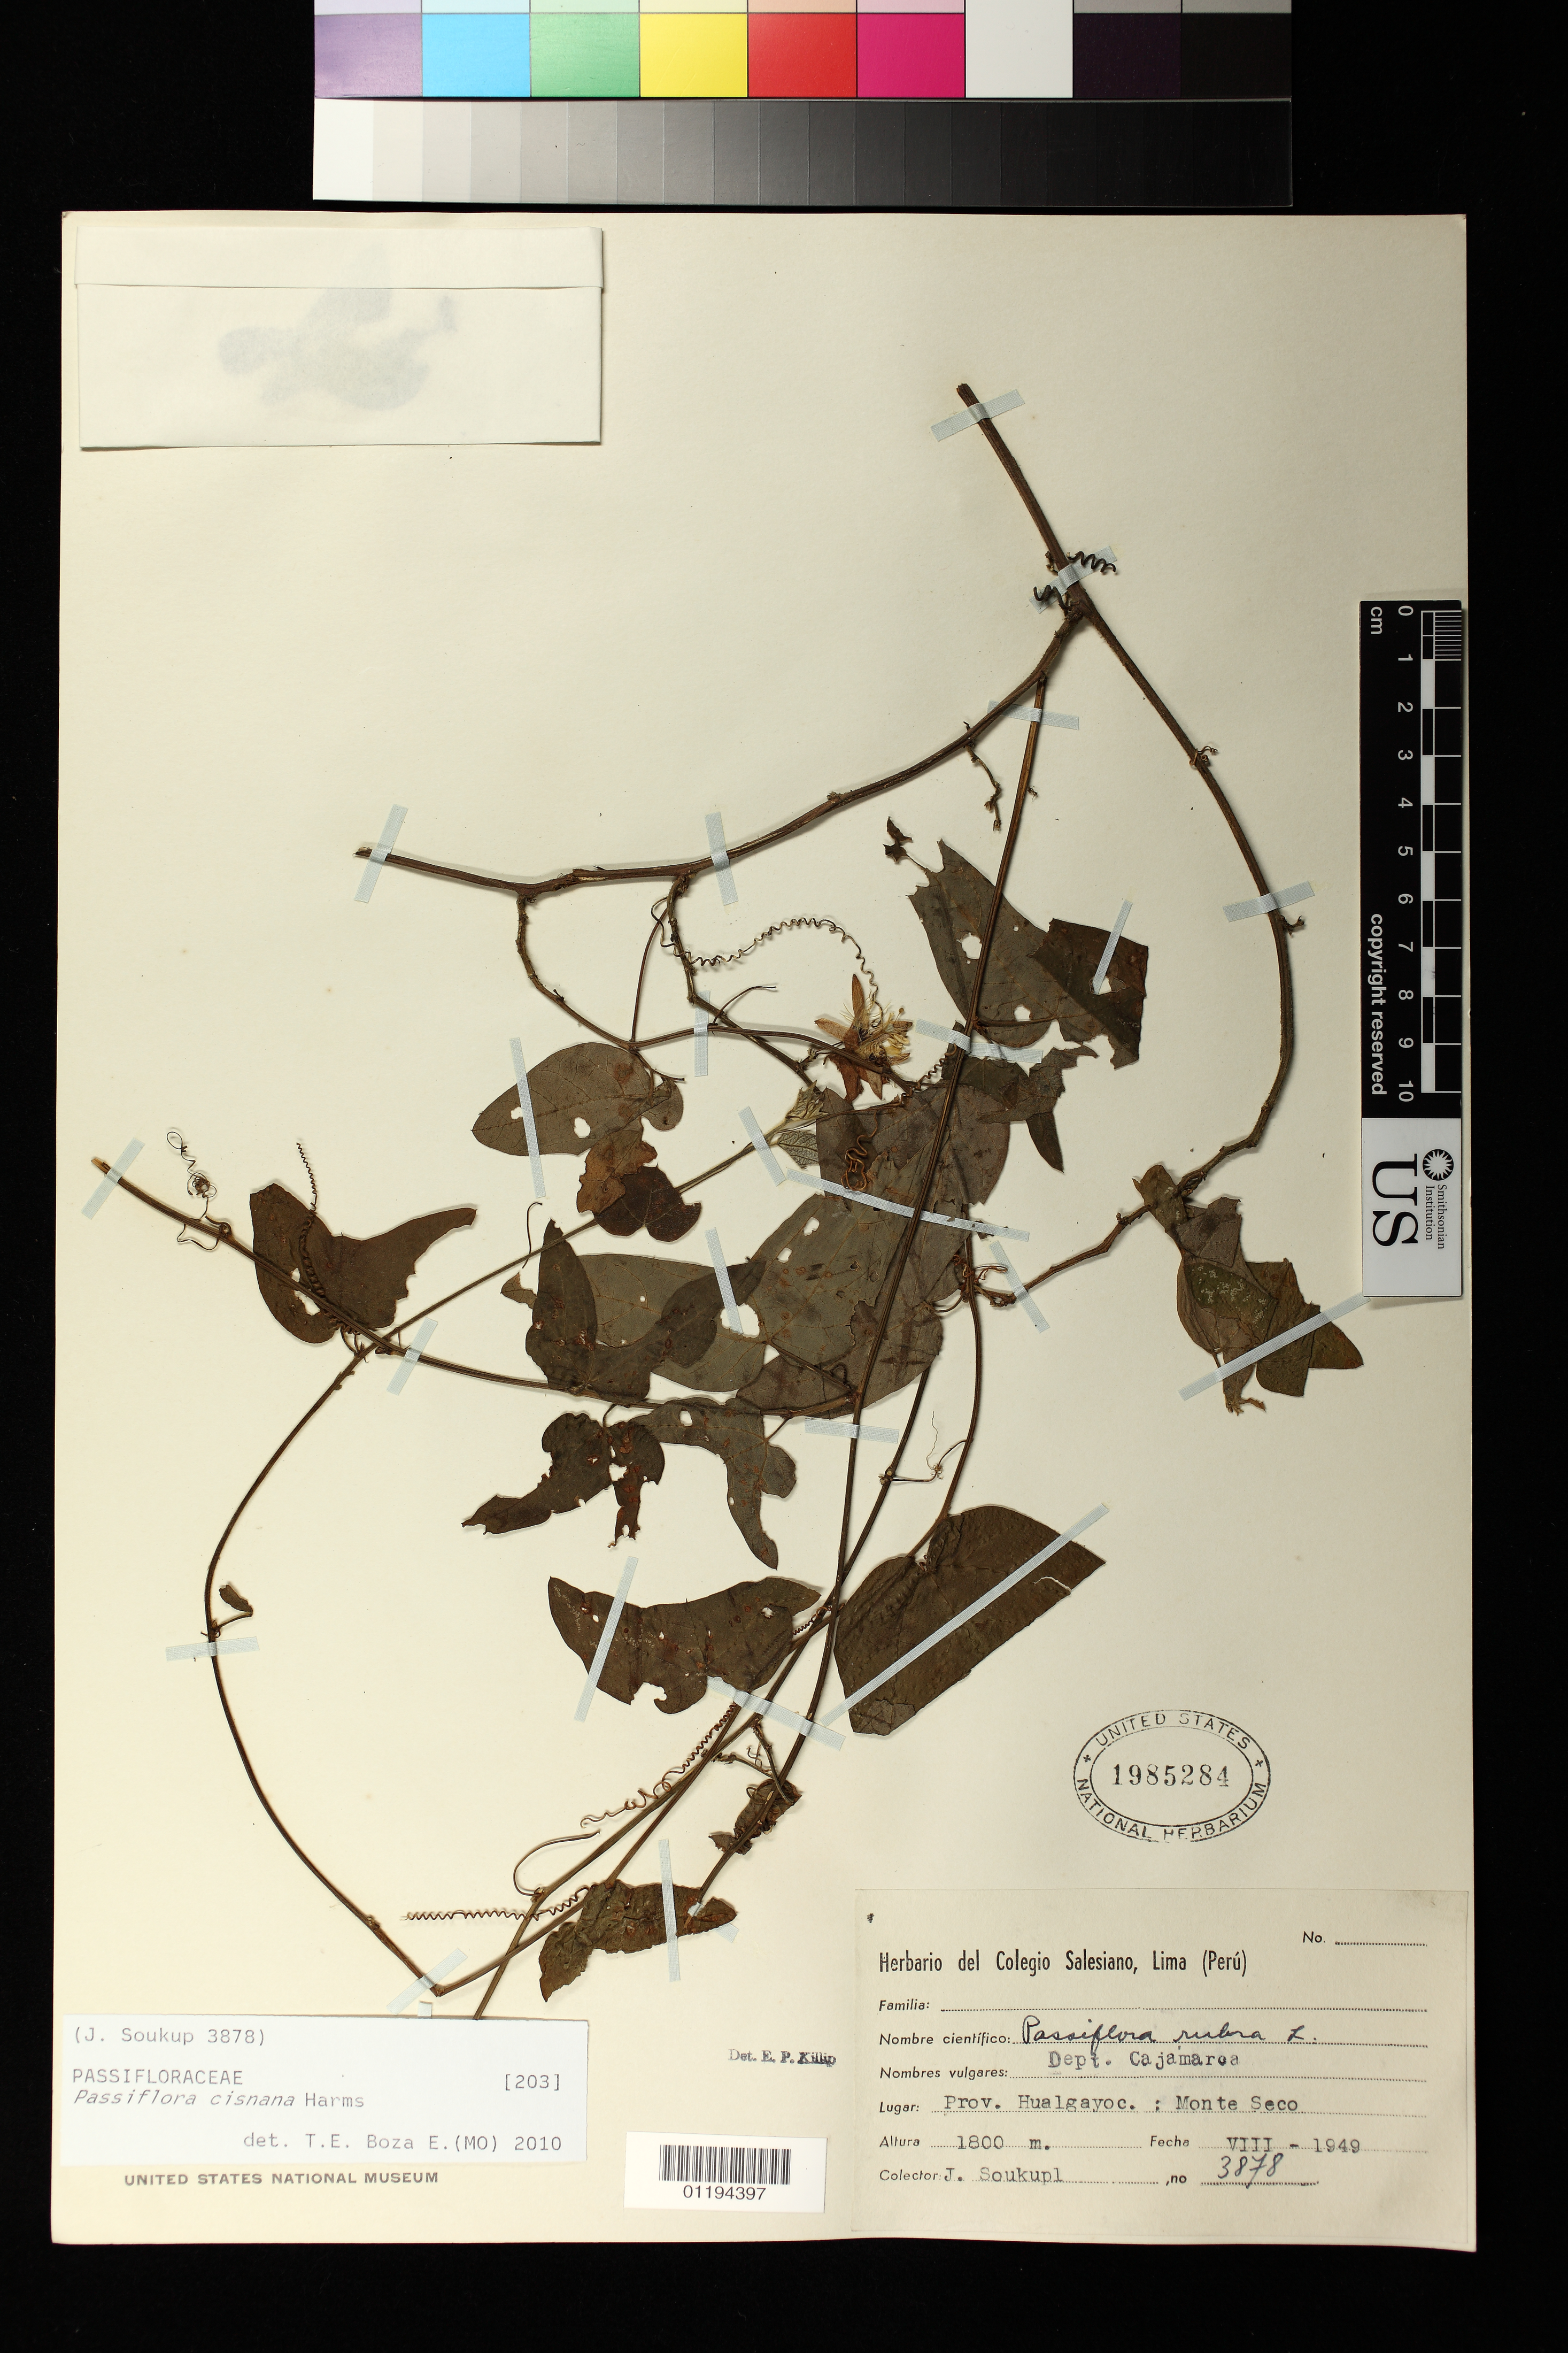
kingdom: Plantae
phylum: Tracheophyta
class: Magnoliopsida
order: Malpighiales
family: Passifloraceae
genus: Passiflora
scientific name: Passiflora cisnana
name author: Harms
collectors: J. J. Soukup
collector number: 3878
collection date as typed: Aug 1949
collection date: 1949-08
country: Peru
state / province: Cajamarca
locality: Prov. Hualgayoc: Monte Seco.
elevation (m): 1800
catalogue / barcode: US 1985284